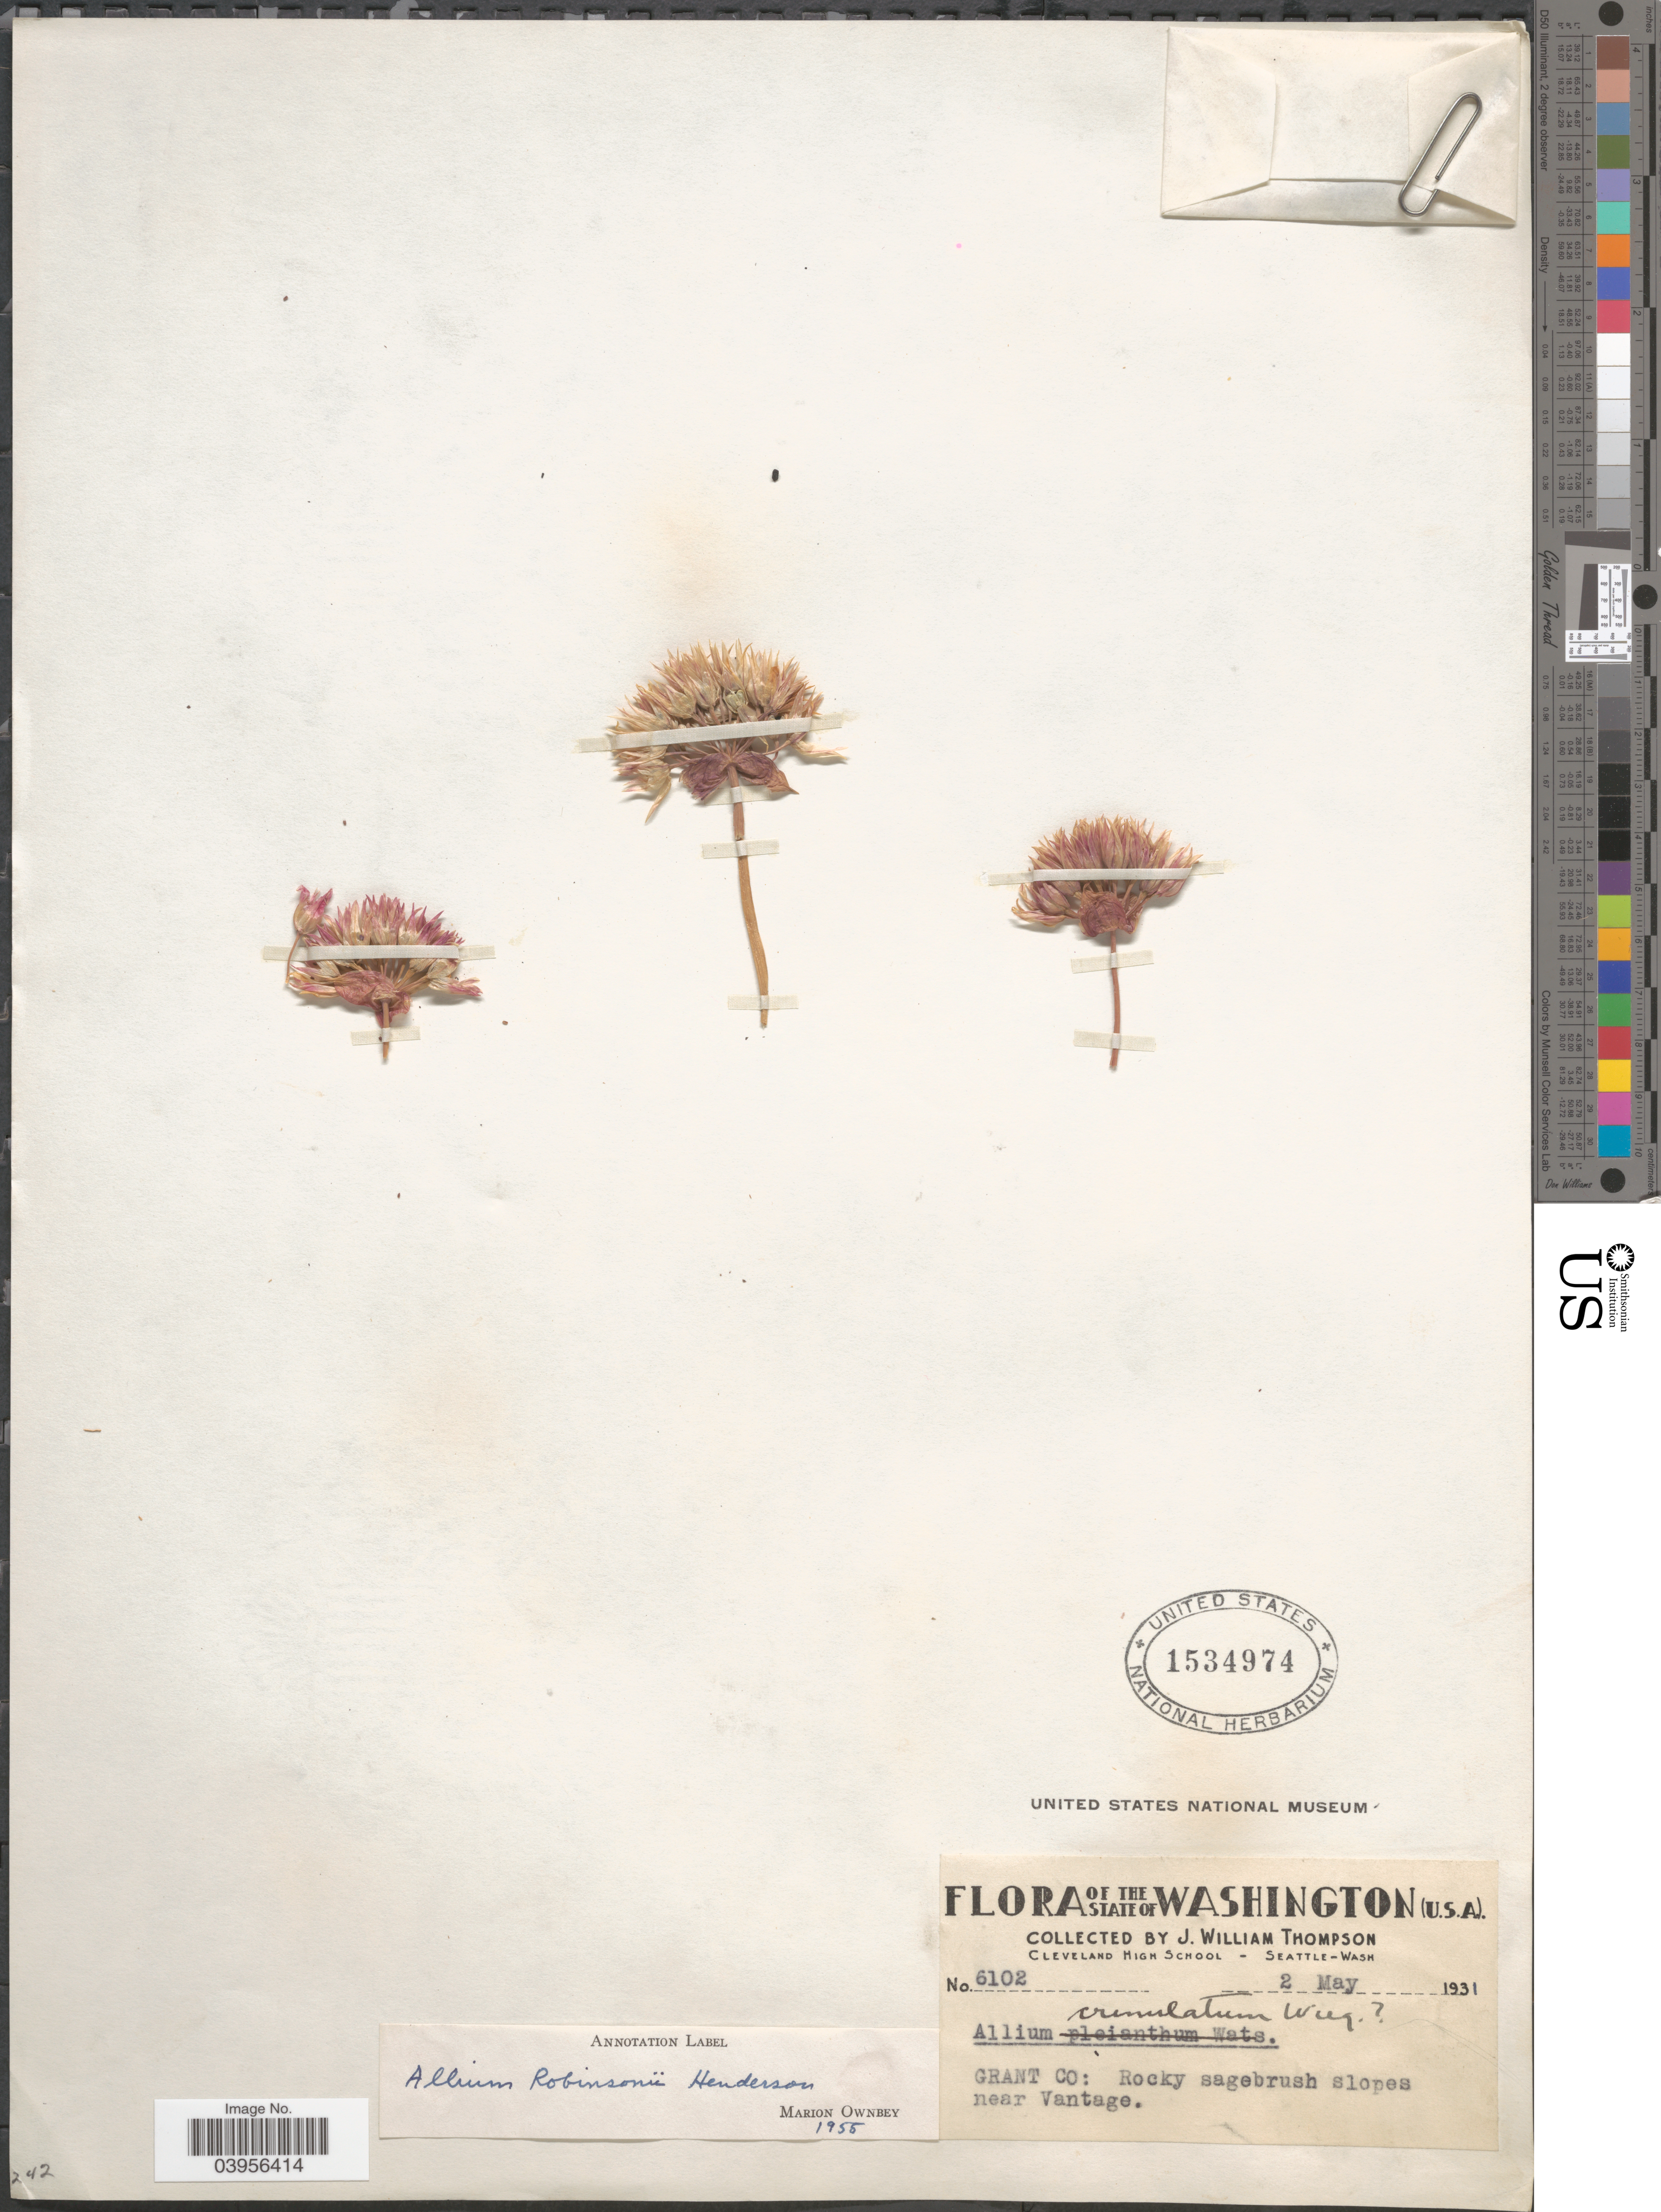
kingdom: Plantae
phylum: Tracheophyta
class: Liliopsida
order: Asparagales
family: Amaryllidaceae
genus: Allium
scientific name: Allium robinsonii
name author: L.F. Hend.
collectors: J. W. Thompson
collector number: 6102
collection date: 1931-05-02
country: United States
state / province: Washington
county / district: Grant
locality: Grant Co: Rocky sagebrush slopes near Vantage.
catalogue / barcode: US 1534974